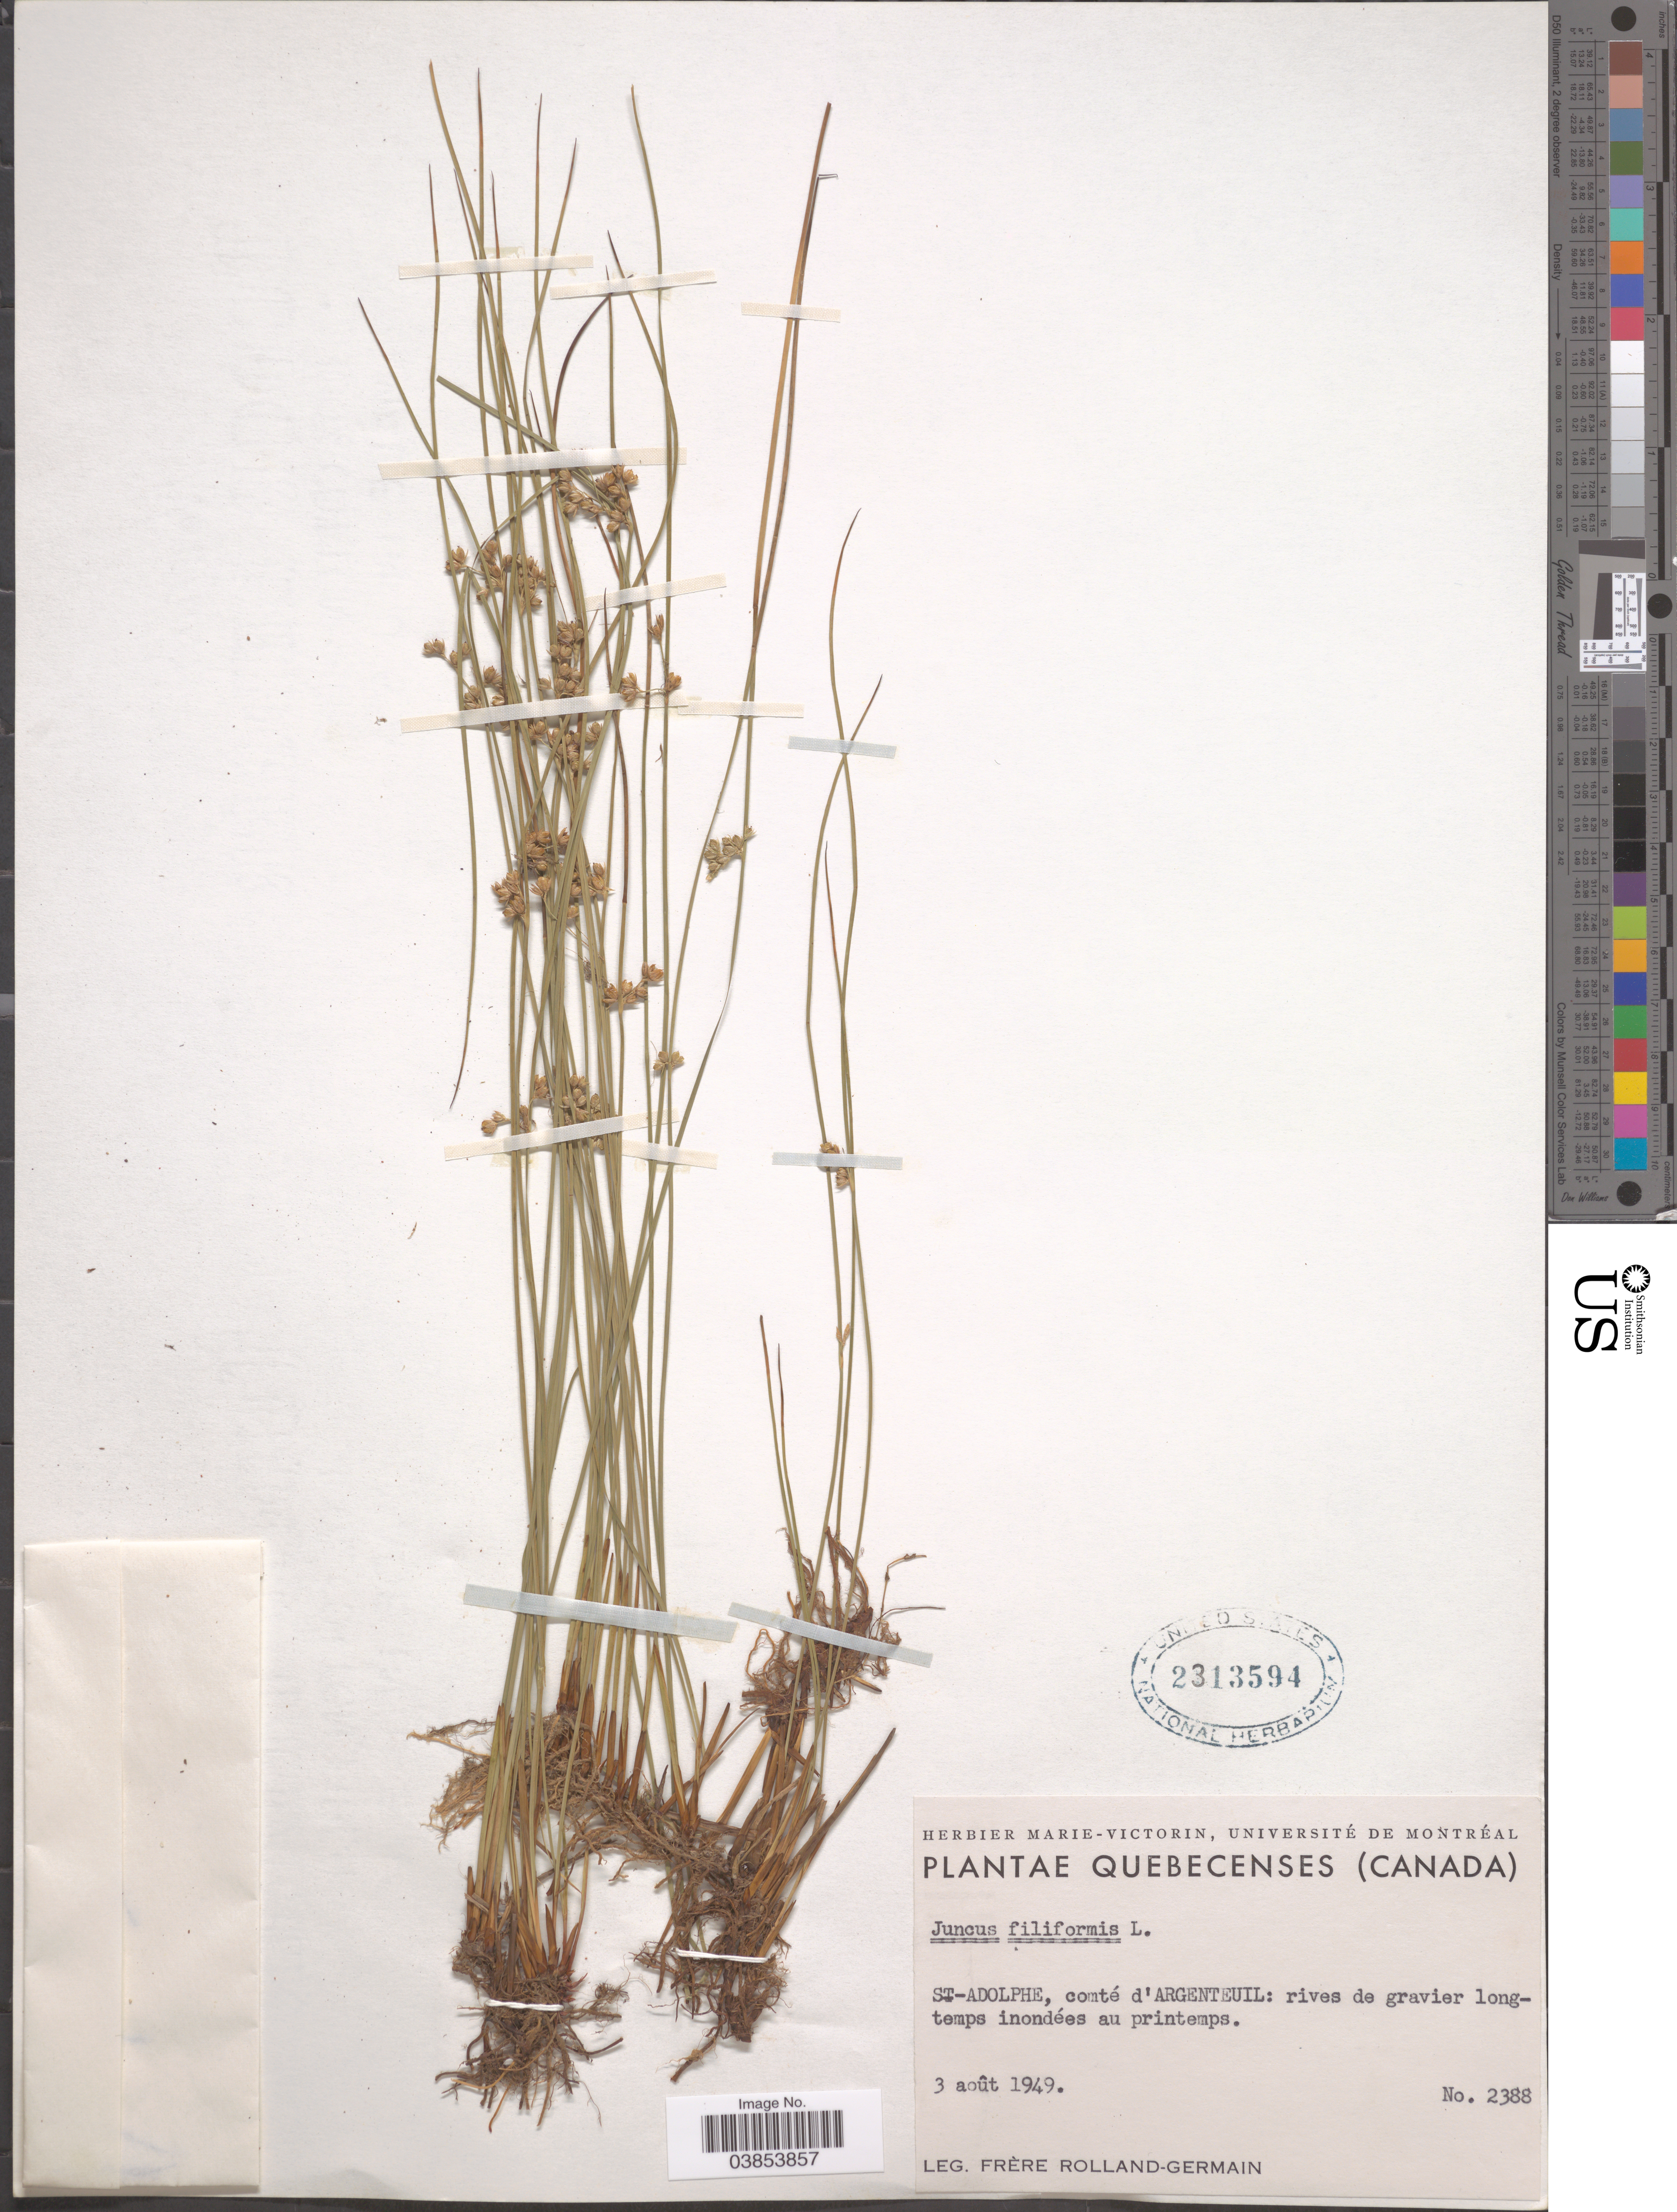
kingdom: Plantae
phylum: Tracheophyta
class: Liliopsida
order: Poales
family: Juncaceae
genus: Juncus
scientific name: Juncus filiformis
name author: L.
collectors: Rolland-Germain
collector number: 2388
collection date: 1949-08-03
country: Canada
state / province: Quebec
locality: Quebecenses. St-Adolphe, comté d' Argenteuil: rives de gravier longtemps inondées au printemps.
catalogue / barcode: US 2313594